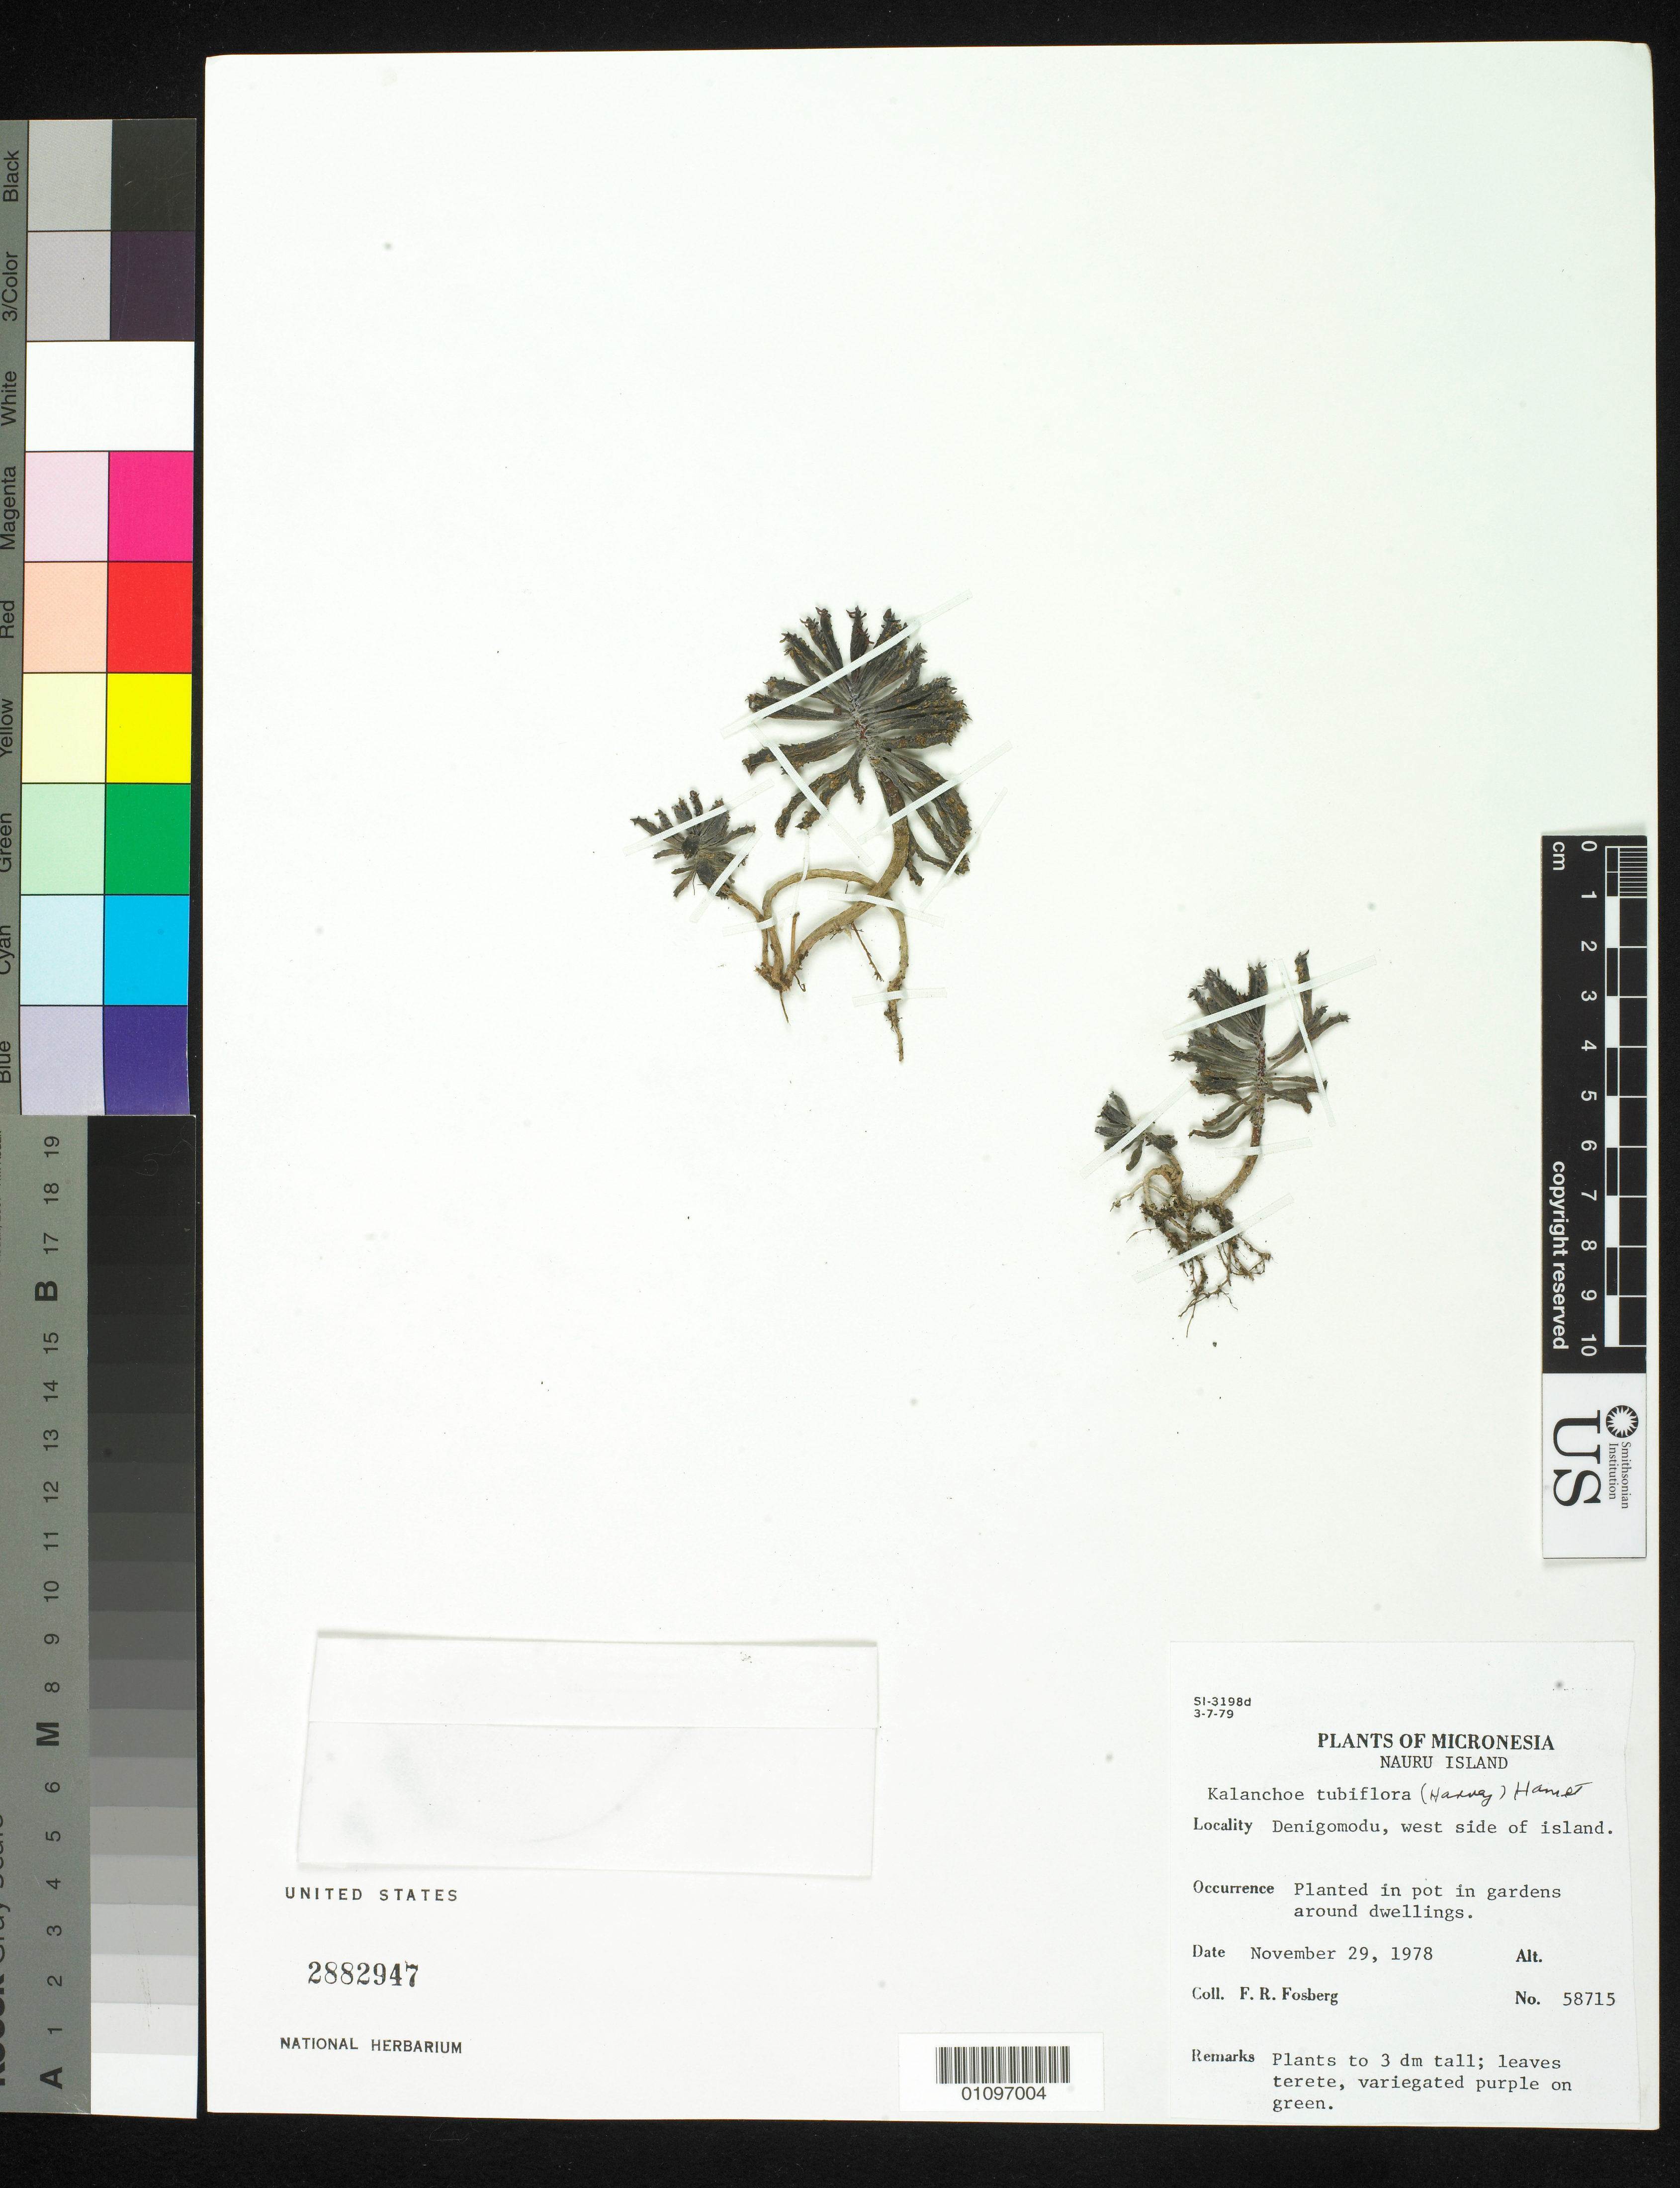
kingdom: Plantae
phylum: Tracheophyta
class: Magnoliopsida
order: Saxifragales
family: Crassulaceae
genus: Kalanchoe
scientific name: Kalanchoe delagoensis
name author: Eckl. & Zeyh.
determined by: Wagner, W. L., (BOT), Smithsonian Institution - National Museum of Natural History (UNITED STATES)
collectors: F. R. Fosberg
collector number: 58715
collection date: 1978-11-29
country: Nauru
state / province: Denigomodu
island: Nauru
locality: Denigomodu, W side of island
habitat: In gardens around dwellings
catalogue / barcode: US 2882947